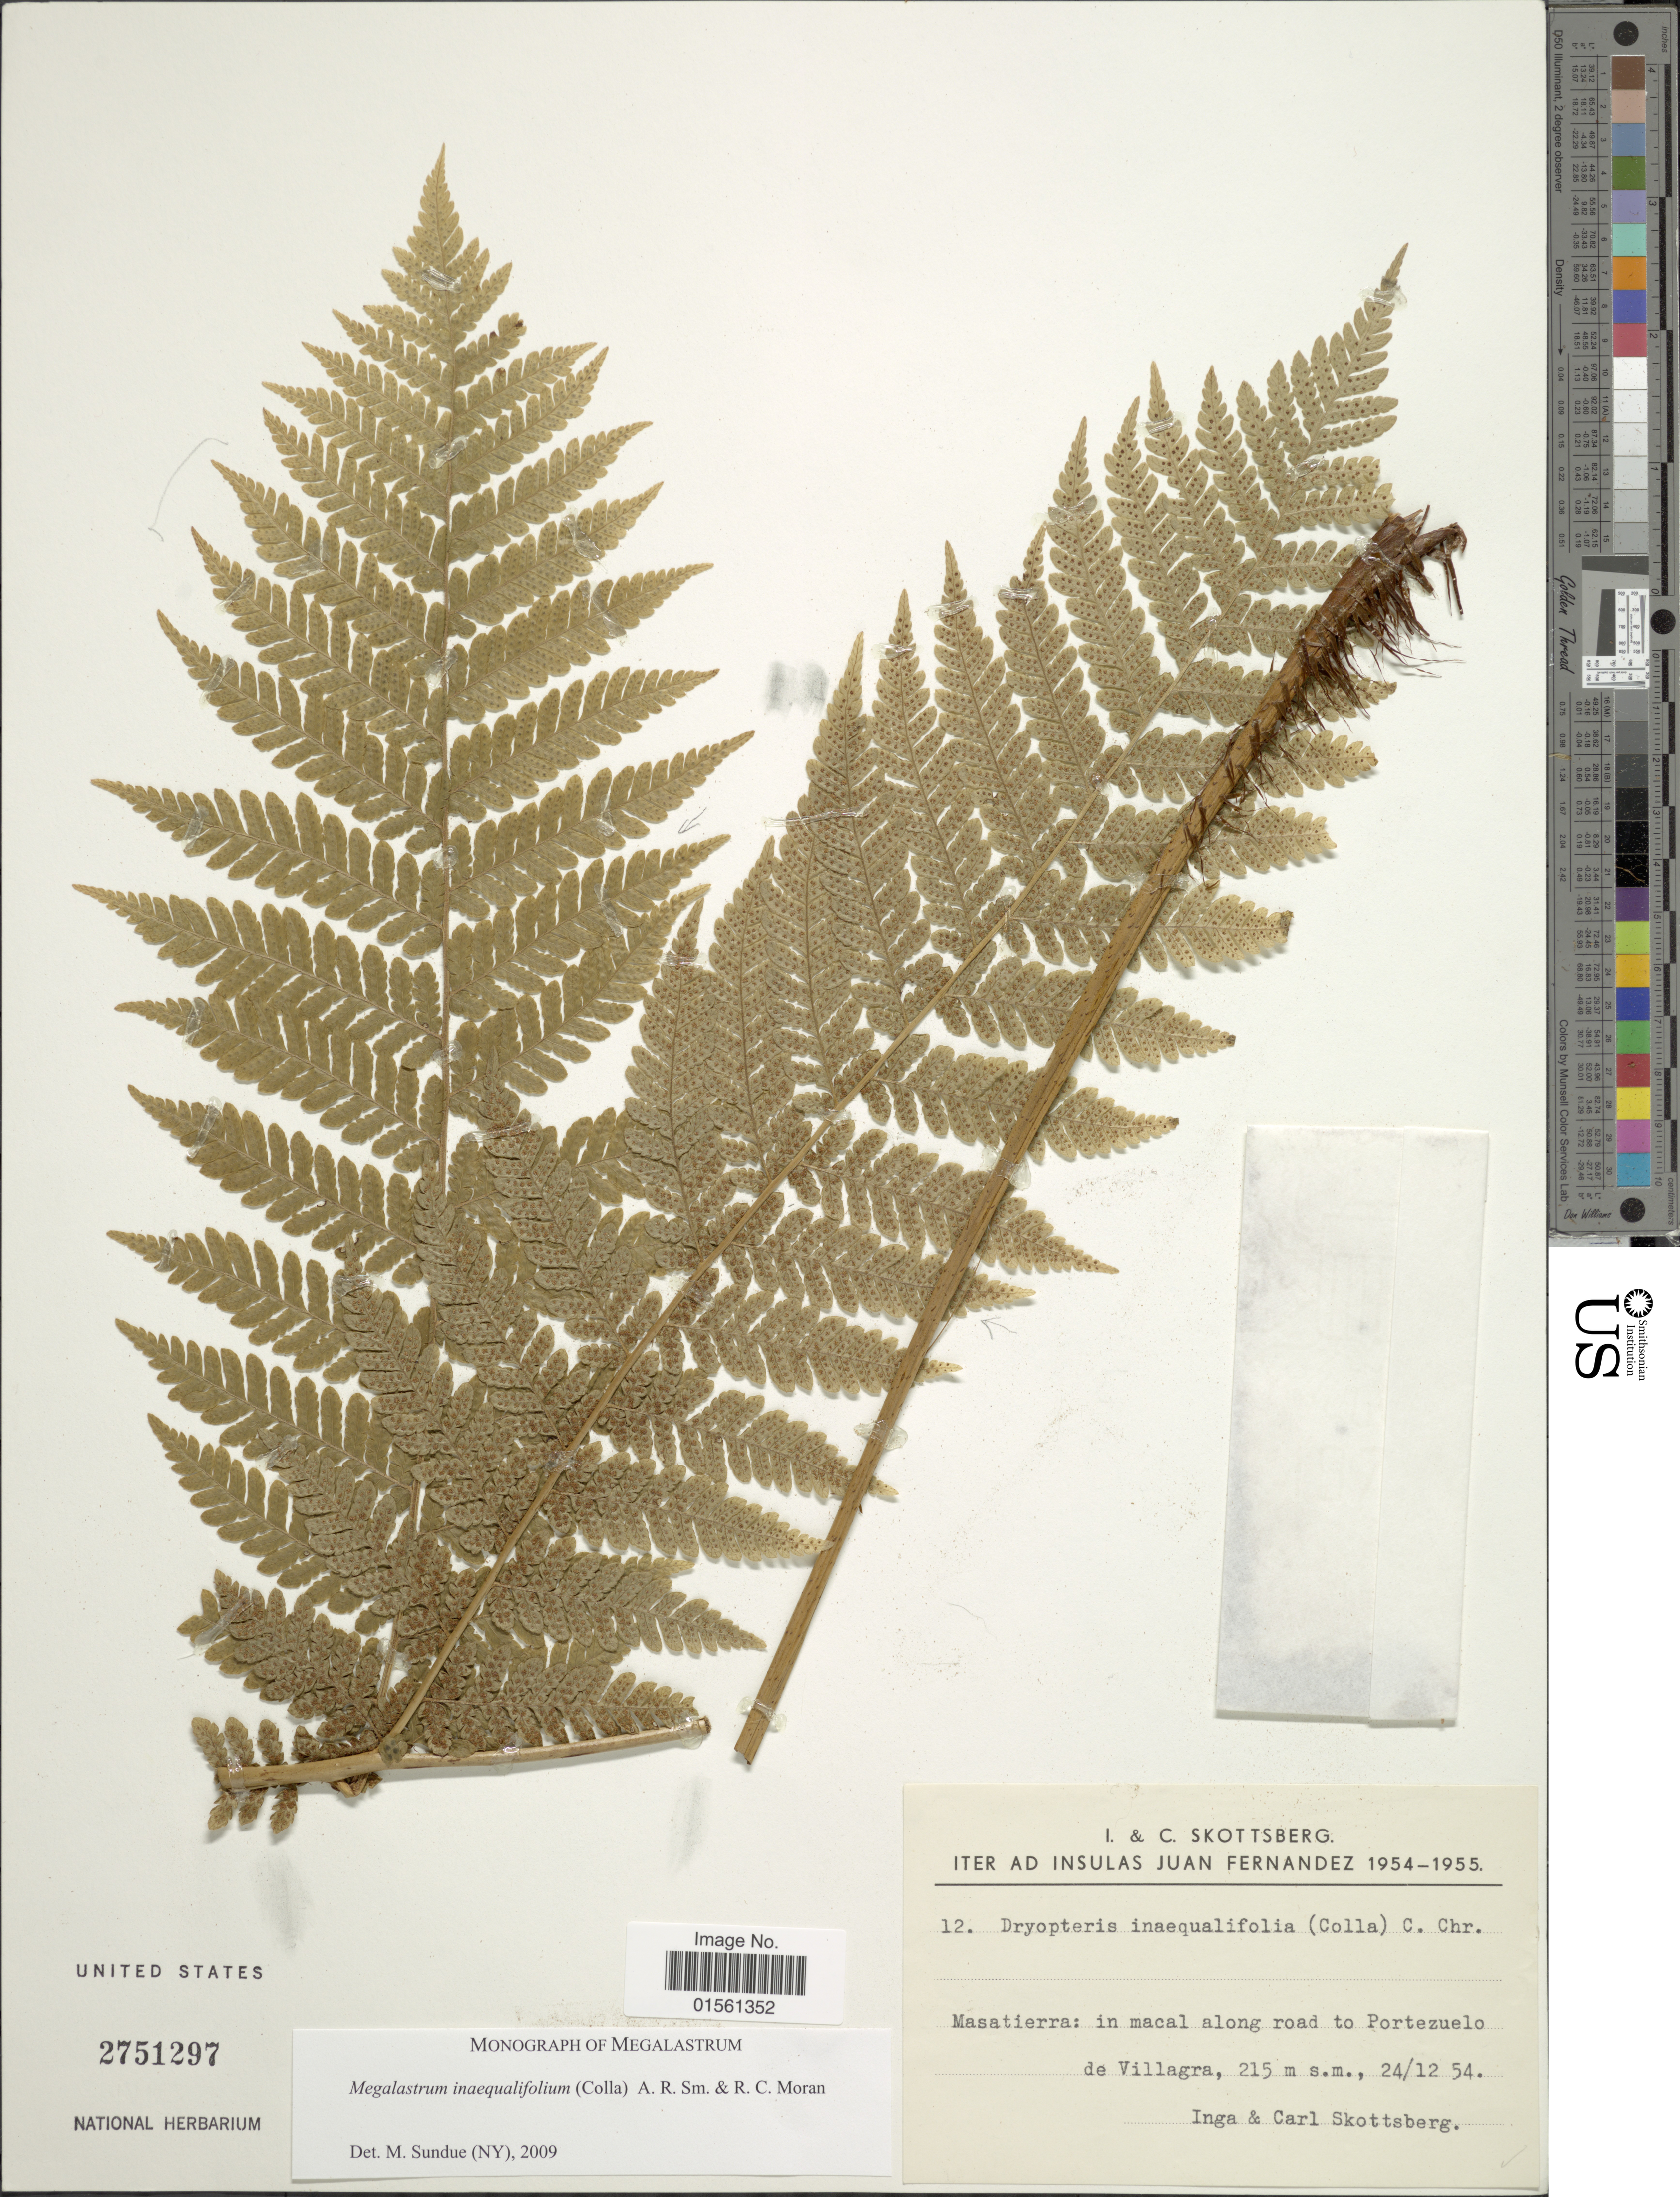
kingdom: Plantae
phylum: Tracheophyta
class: Polypodiopsida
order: Polypodiales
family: Dryopteridaceae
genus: Megalastrum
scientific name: Megalastrum inaequalifolium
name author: (Colla) A.R. Sm. & R.C. Moran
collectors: I. Skottsberg & C. Skottsberg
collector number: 12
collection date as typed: Transcribed d/m/y: 24/12/54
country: Chile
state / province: Valparaíso (V)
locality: Insulas Juan Fernandez, masatierra: in mecal along road to Portezuelo de Villagra.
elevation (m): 215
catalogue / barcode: US 2751597